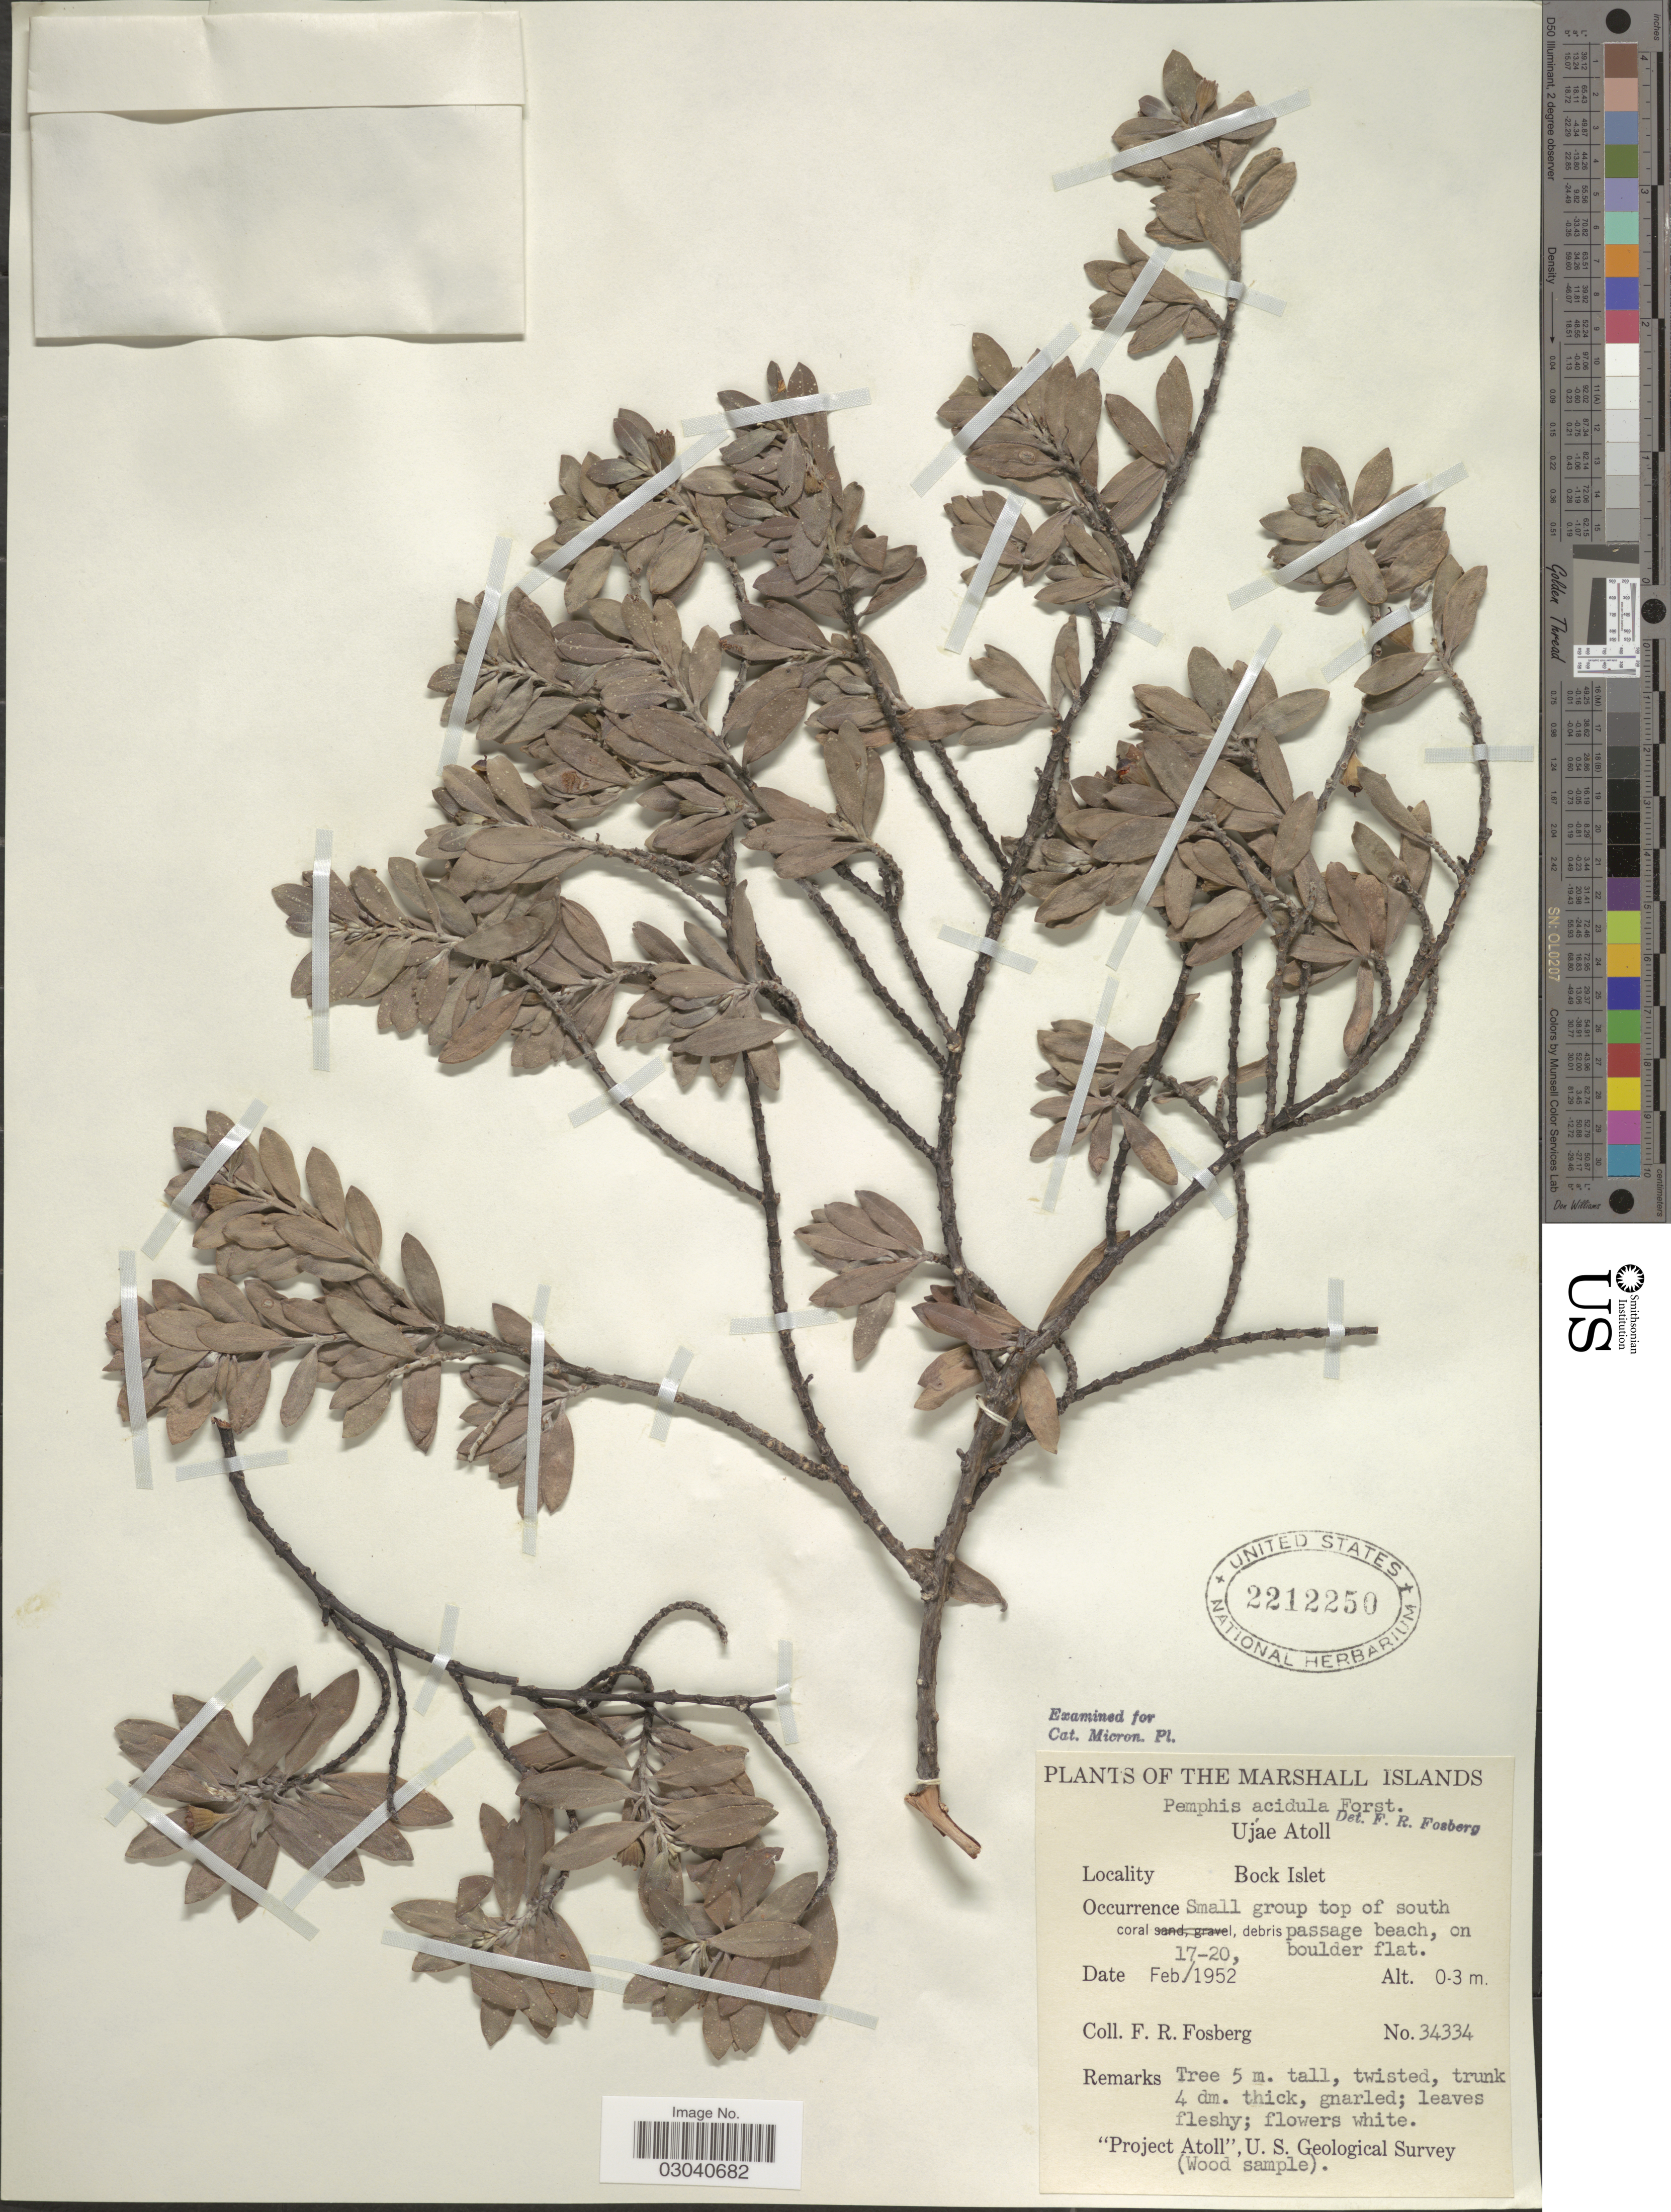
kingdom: Plantae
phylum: Tracheophyta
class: Magnoliopsida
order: Myrtales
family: Lythraceae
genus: Pemphis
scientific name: Pemphis acidula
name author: J.R. Forst. & G. Forst.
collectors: F. R. Fosberg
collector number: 34334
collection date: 1952-02-17/1952-02-20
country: Marshall Islands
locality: Ujae Atoll. Bock Islet.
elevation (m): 0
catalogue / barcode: US 2212250